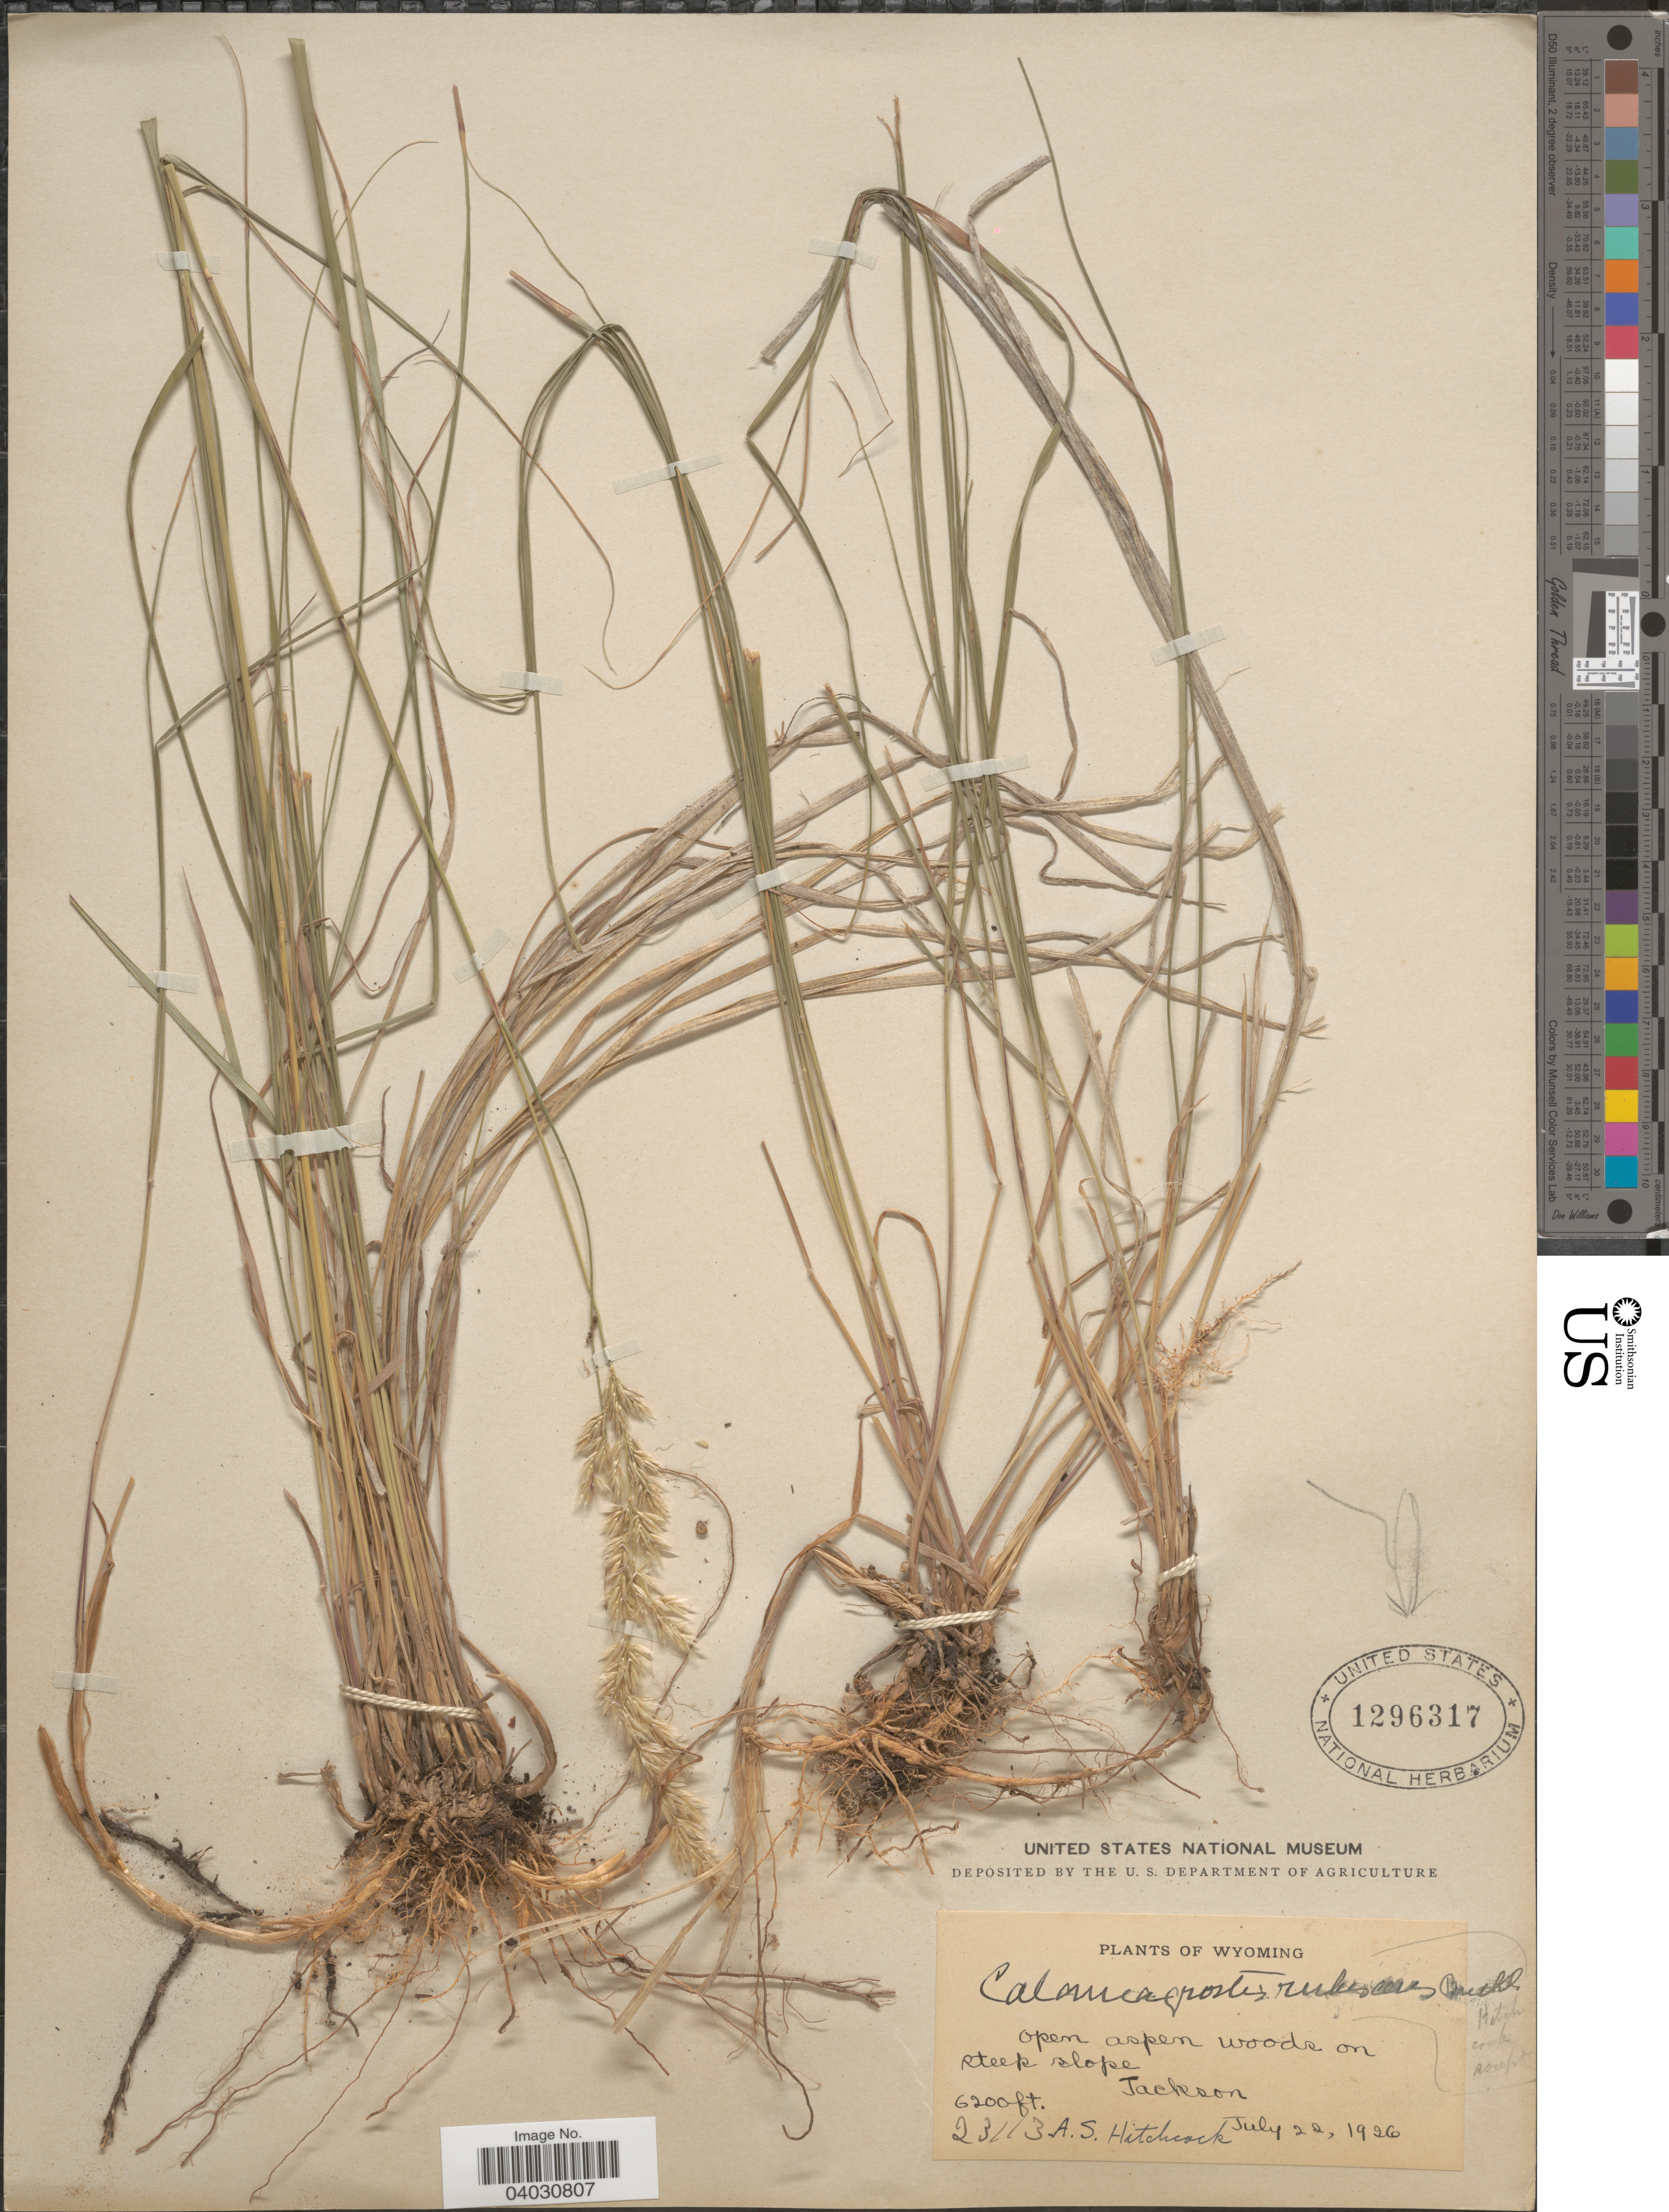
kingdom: Plantae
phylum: Tracheophyta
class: Liliopsida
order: Poales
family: Poaceae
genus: Calamagrostis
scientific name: Calamagrostis rubescens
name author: Buckley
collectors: A. S. Hitchcock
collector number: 23113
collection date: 1926-07-22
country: United States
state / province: Wyoming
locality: Open aspen woods on steep slope, Jackson.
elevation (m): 1890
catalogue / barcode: US 1296317